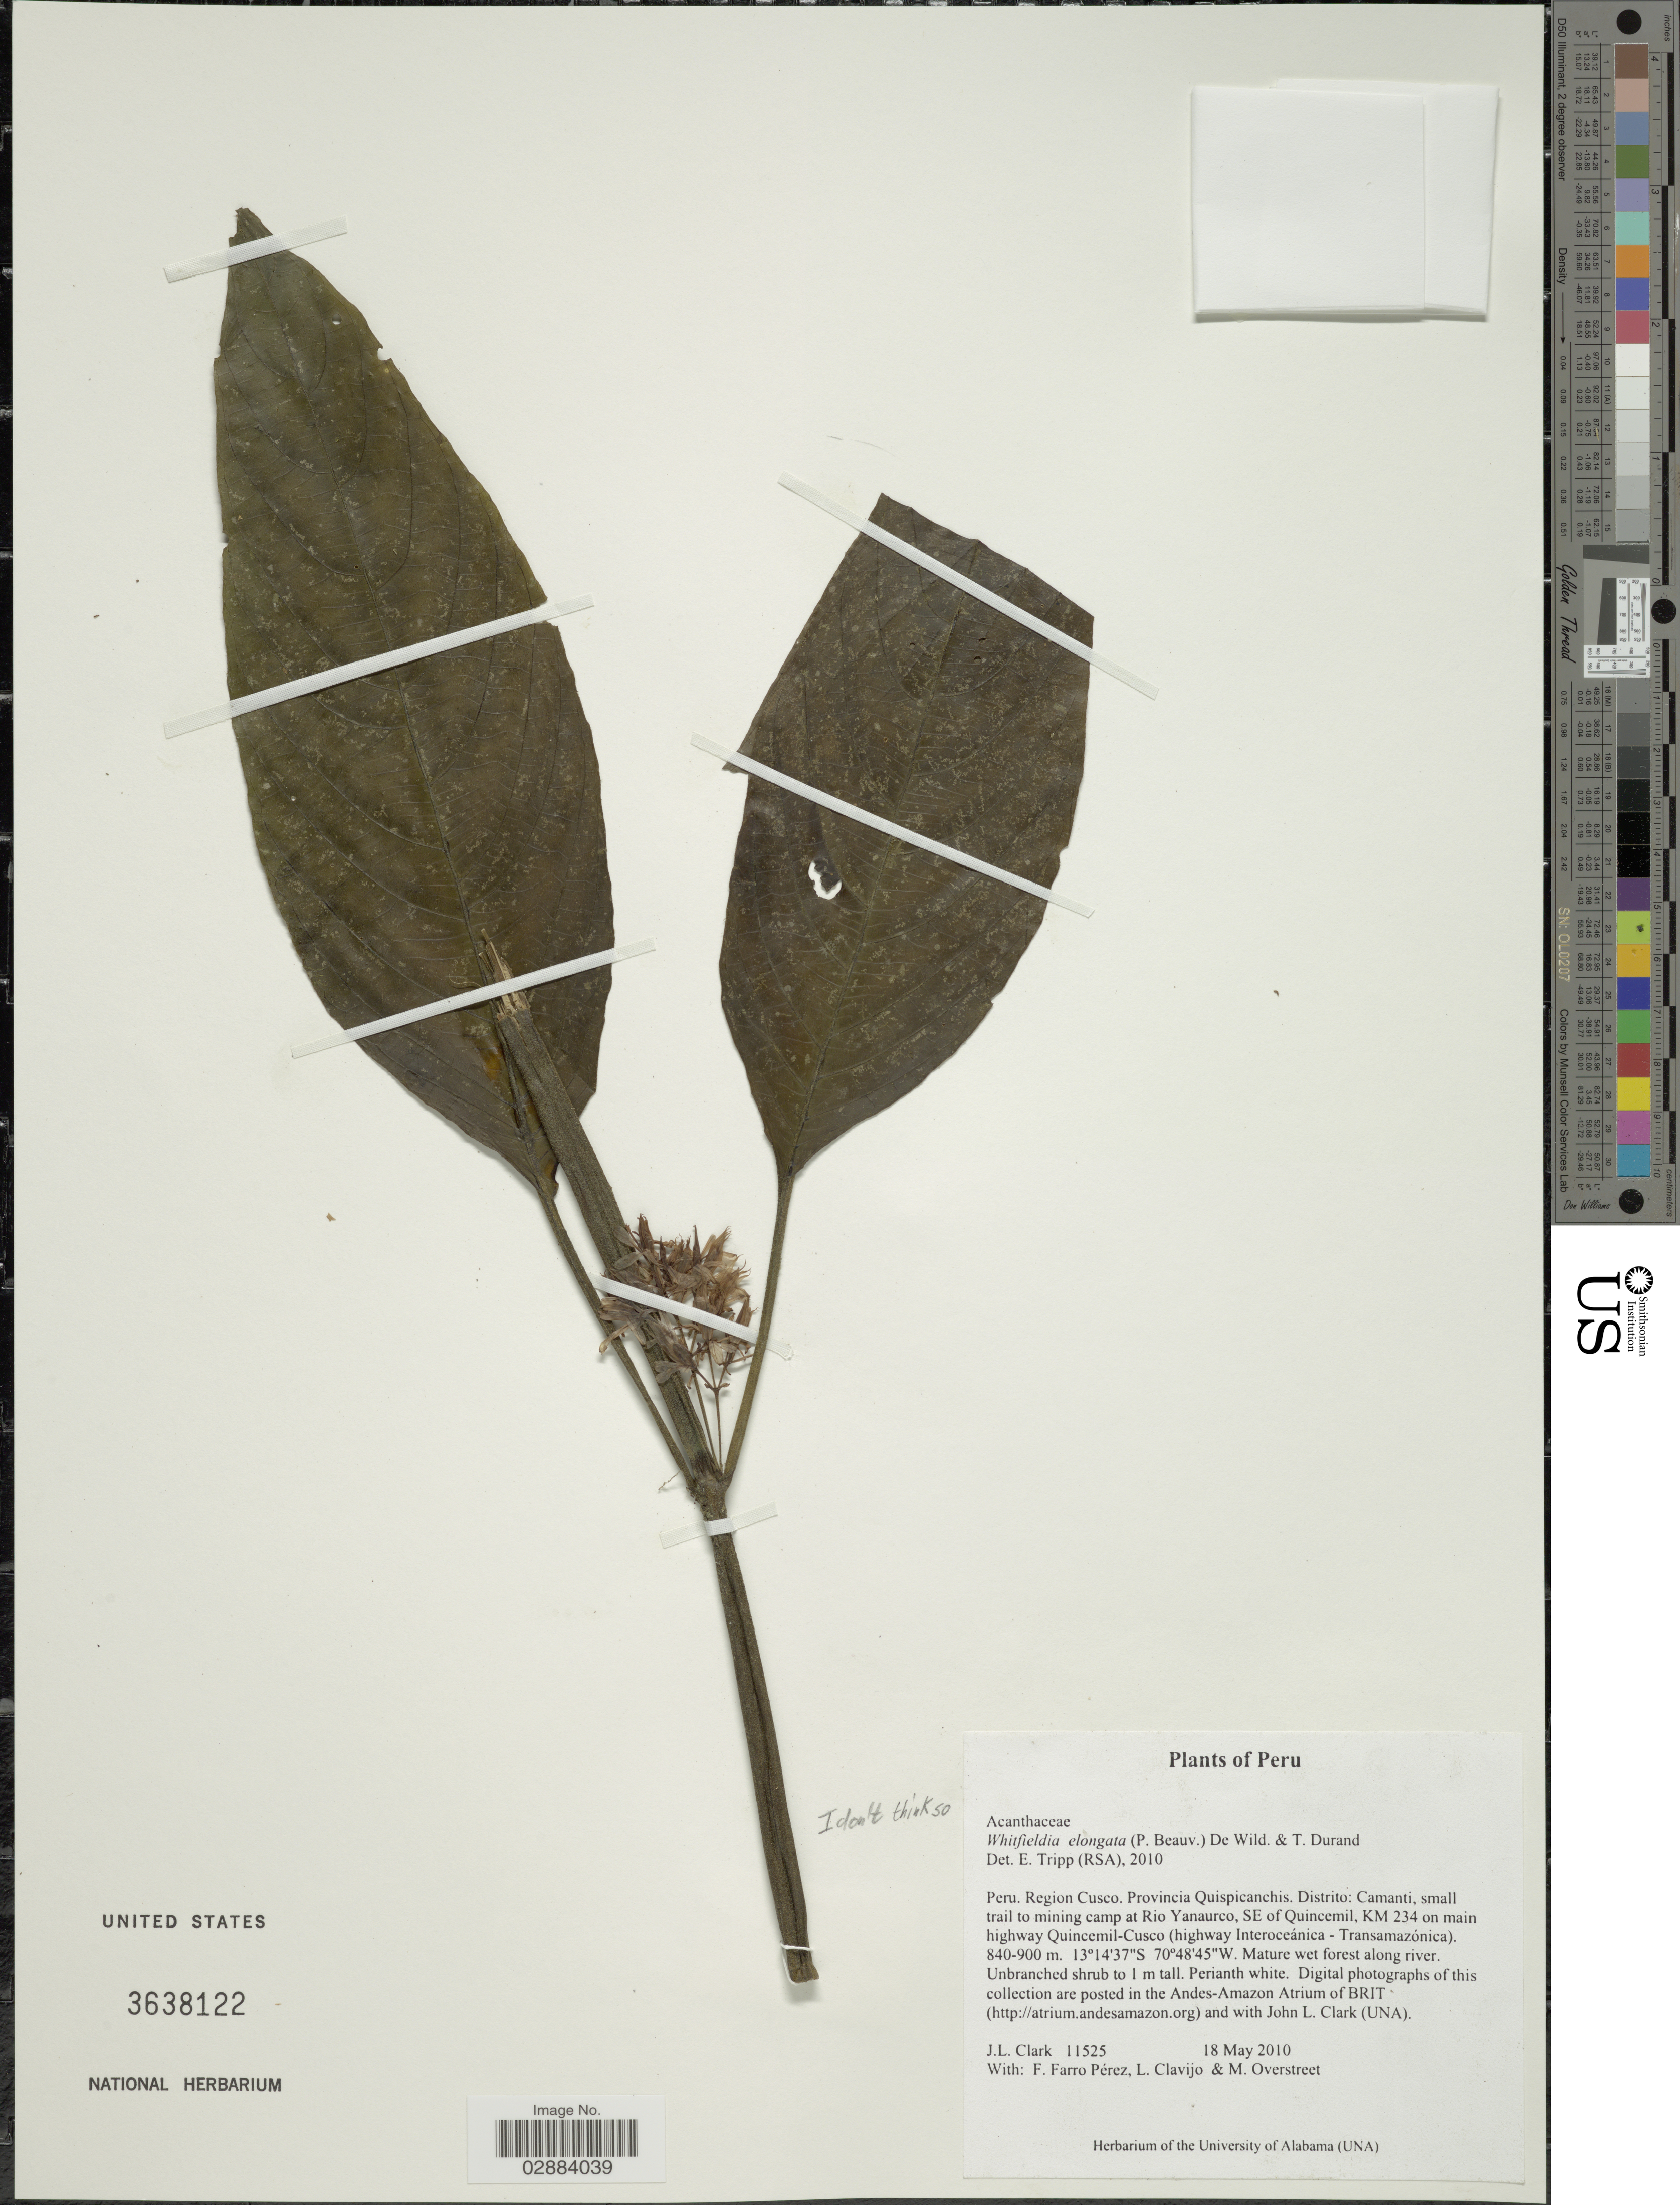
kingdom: Plantae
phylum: Tracheophyta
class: Magnoliopsida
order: Lamiales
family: Acanthaceae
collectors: J. L. Clark, F. Farro Pérez, L. Clavijo & M. Overstreet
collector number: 11525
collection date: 2010-05-18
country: Peru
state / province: Cusco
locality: Region Cusco. Provincia Quispicanchis. Distrito: Camanti, small trail to mining camp at Rio Yanaurco, SE of Quincemil, KM 234 on main highway Quincemil-Cusco (highway Interoceánica - Transamazónica).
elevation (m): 840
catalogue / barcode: US 3638122